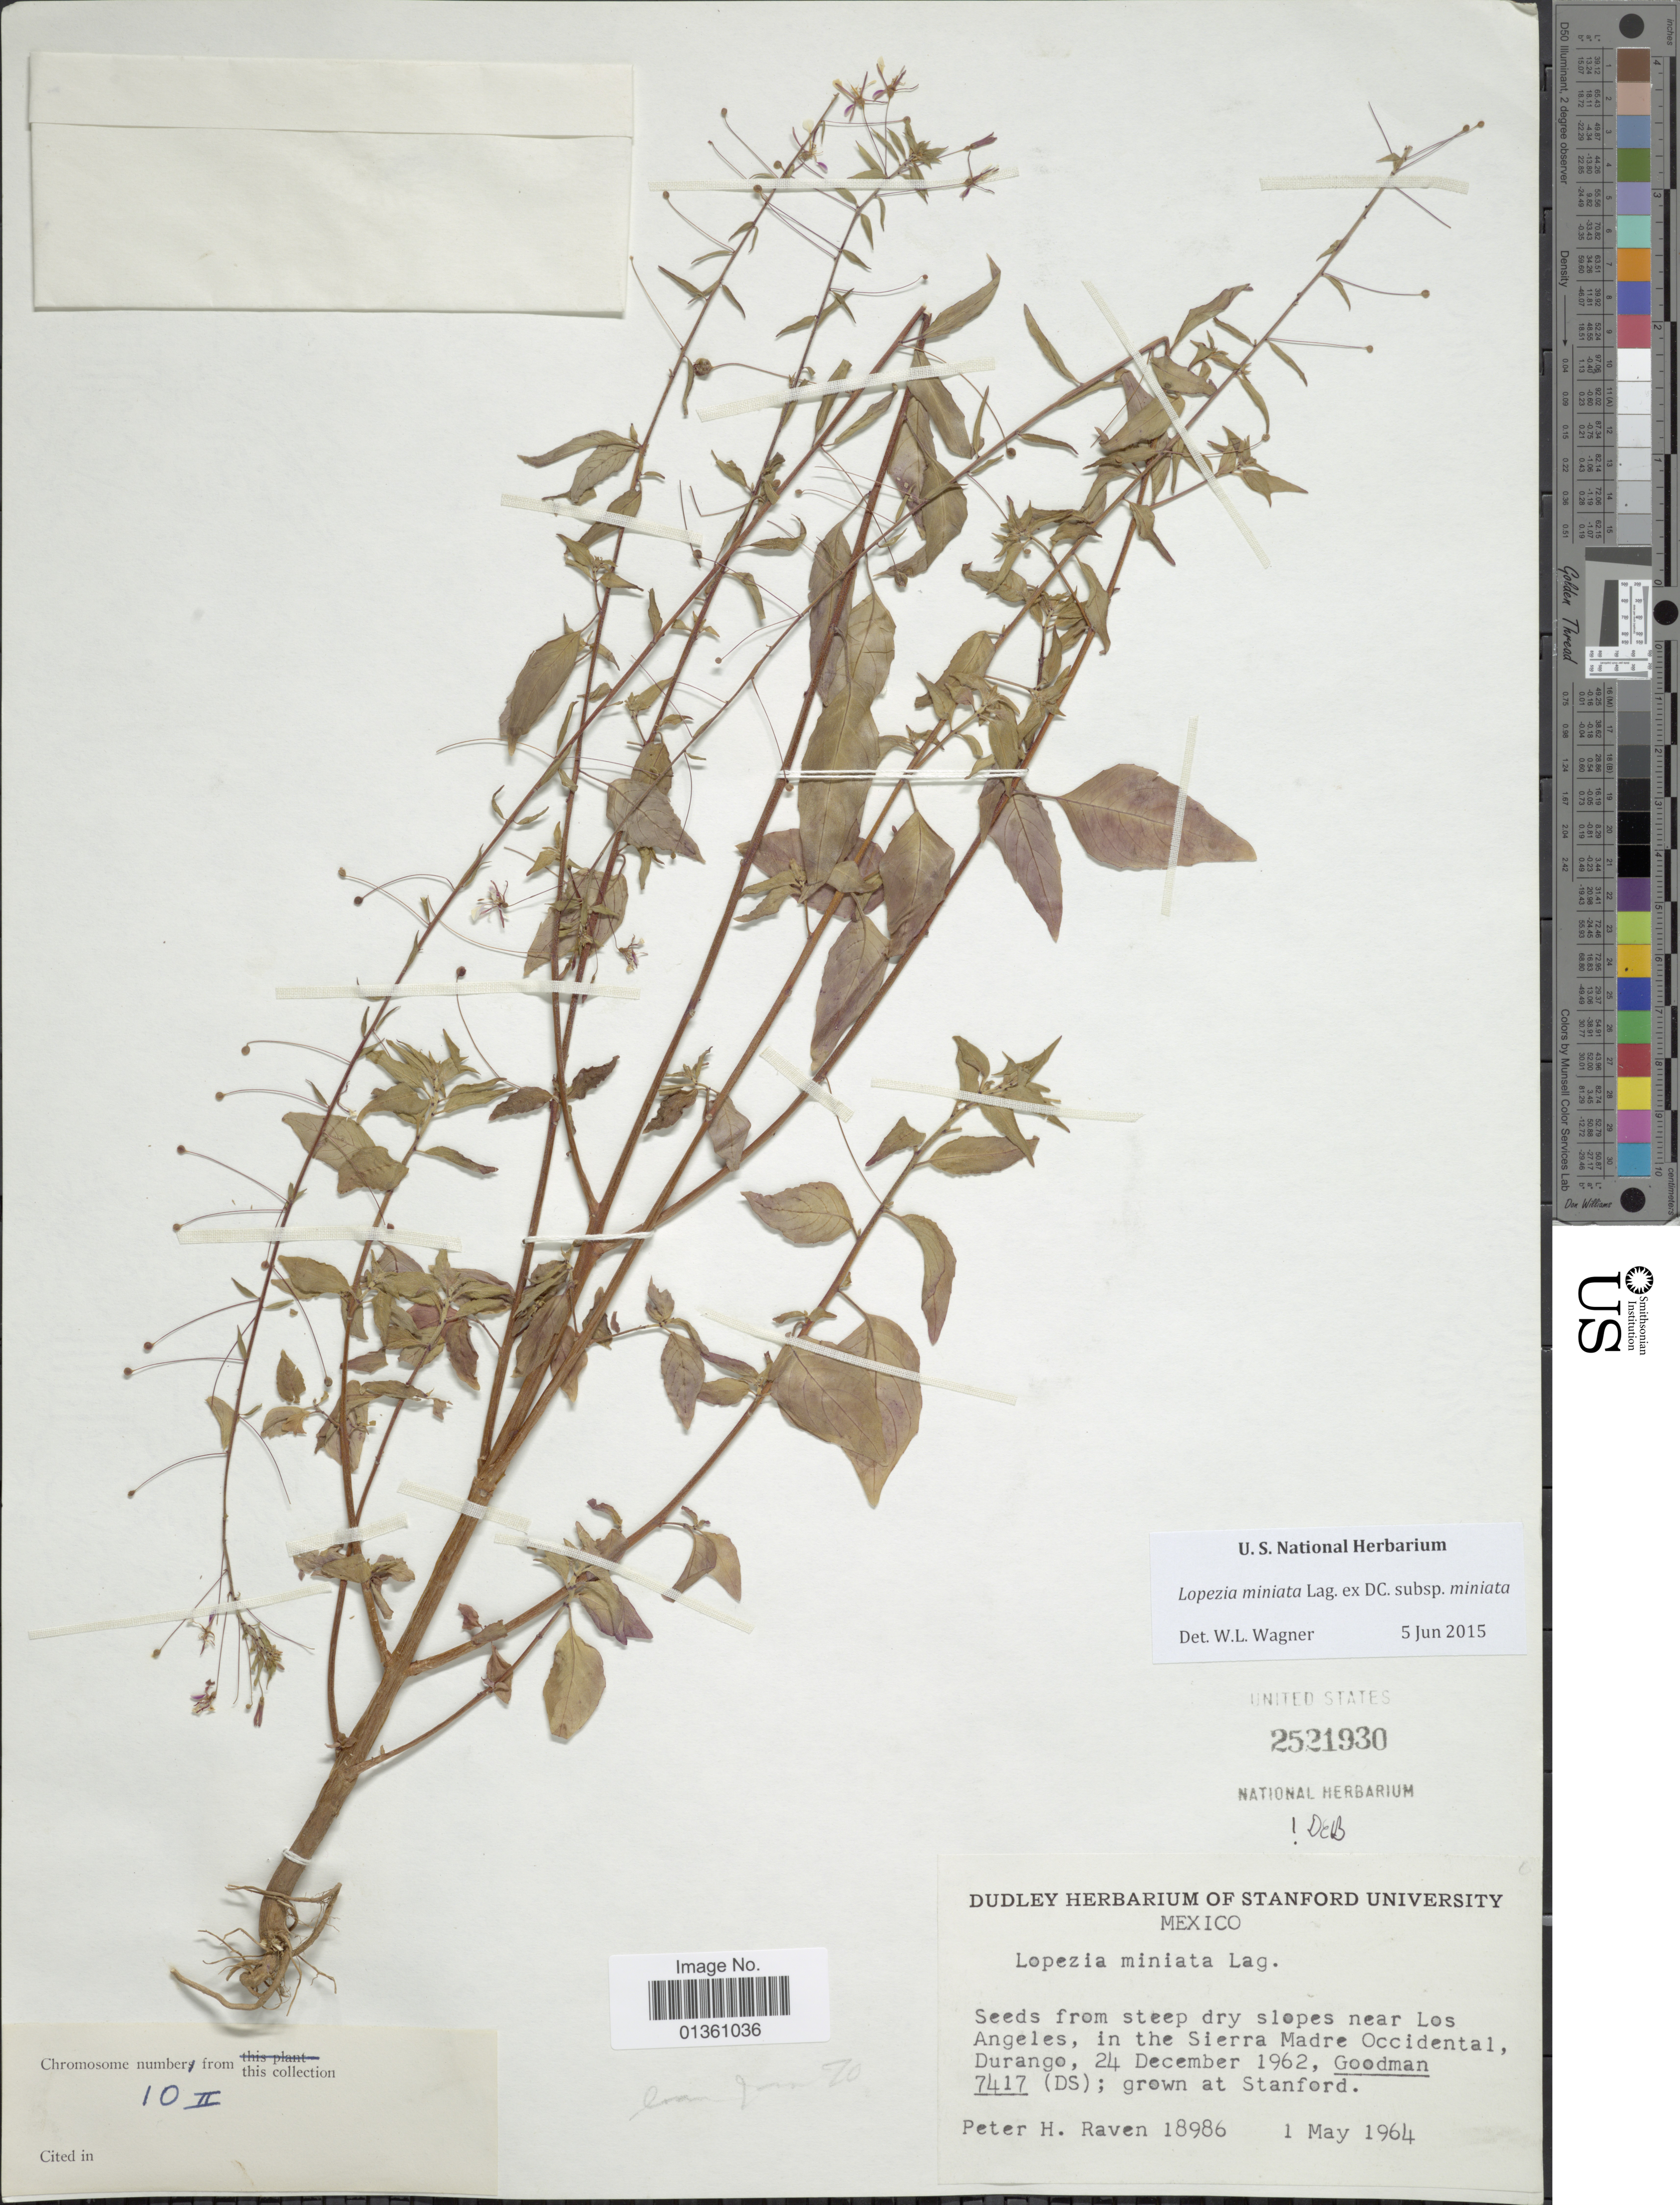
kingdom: Plantae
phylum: Tracheophyta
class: Magnoliopsida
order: Myrtales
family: Onagraceae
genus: Lopezia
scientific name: Lopezia miniata subsp. miniata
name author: Lag. ex DC.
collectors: P. Raven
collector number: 18986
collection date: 1962-12-24/1964-05-01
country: Mexico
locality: Stanford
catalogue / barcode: US 2521930